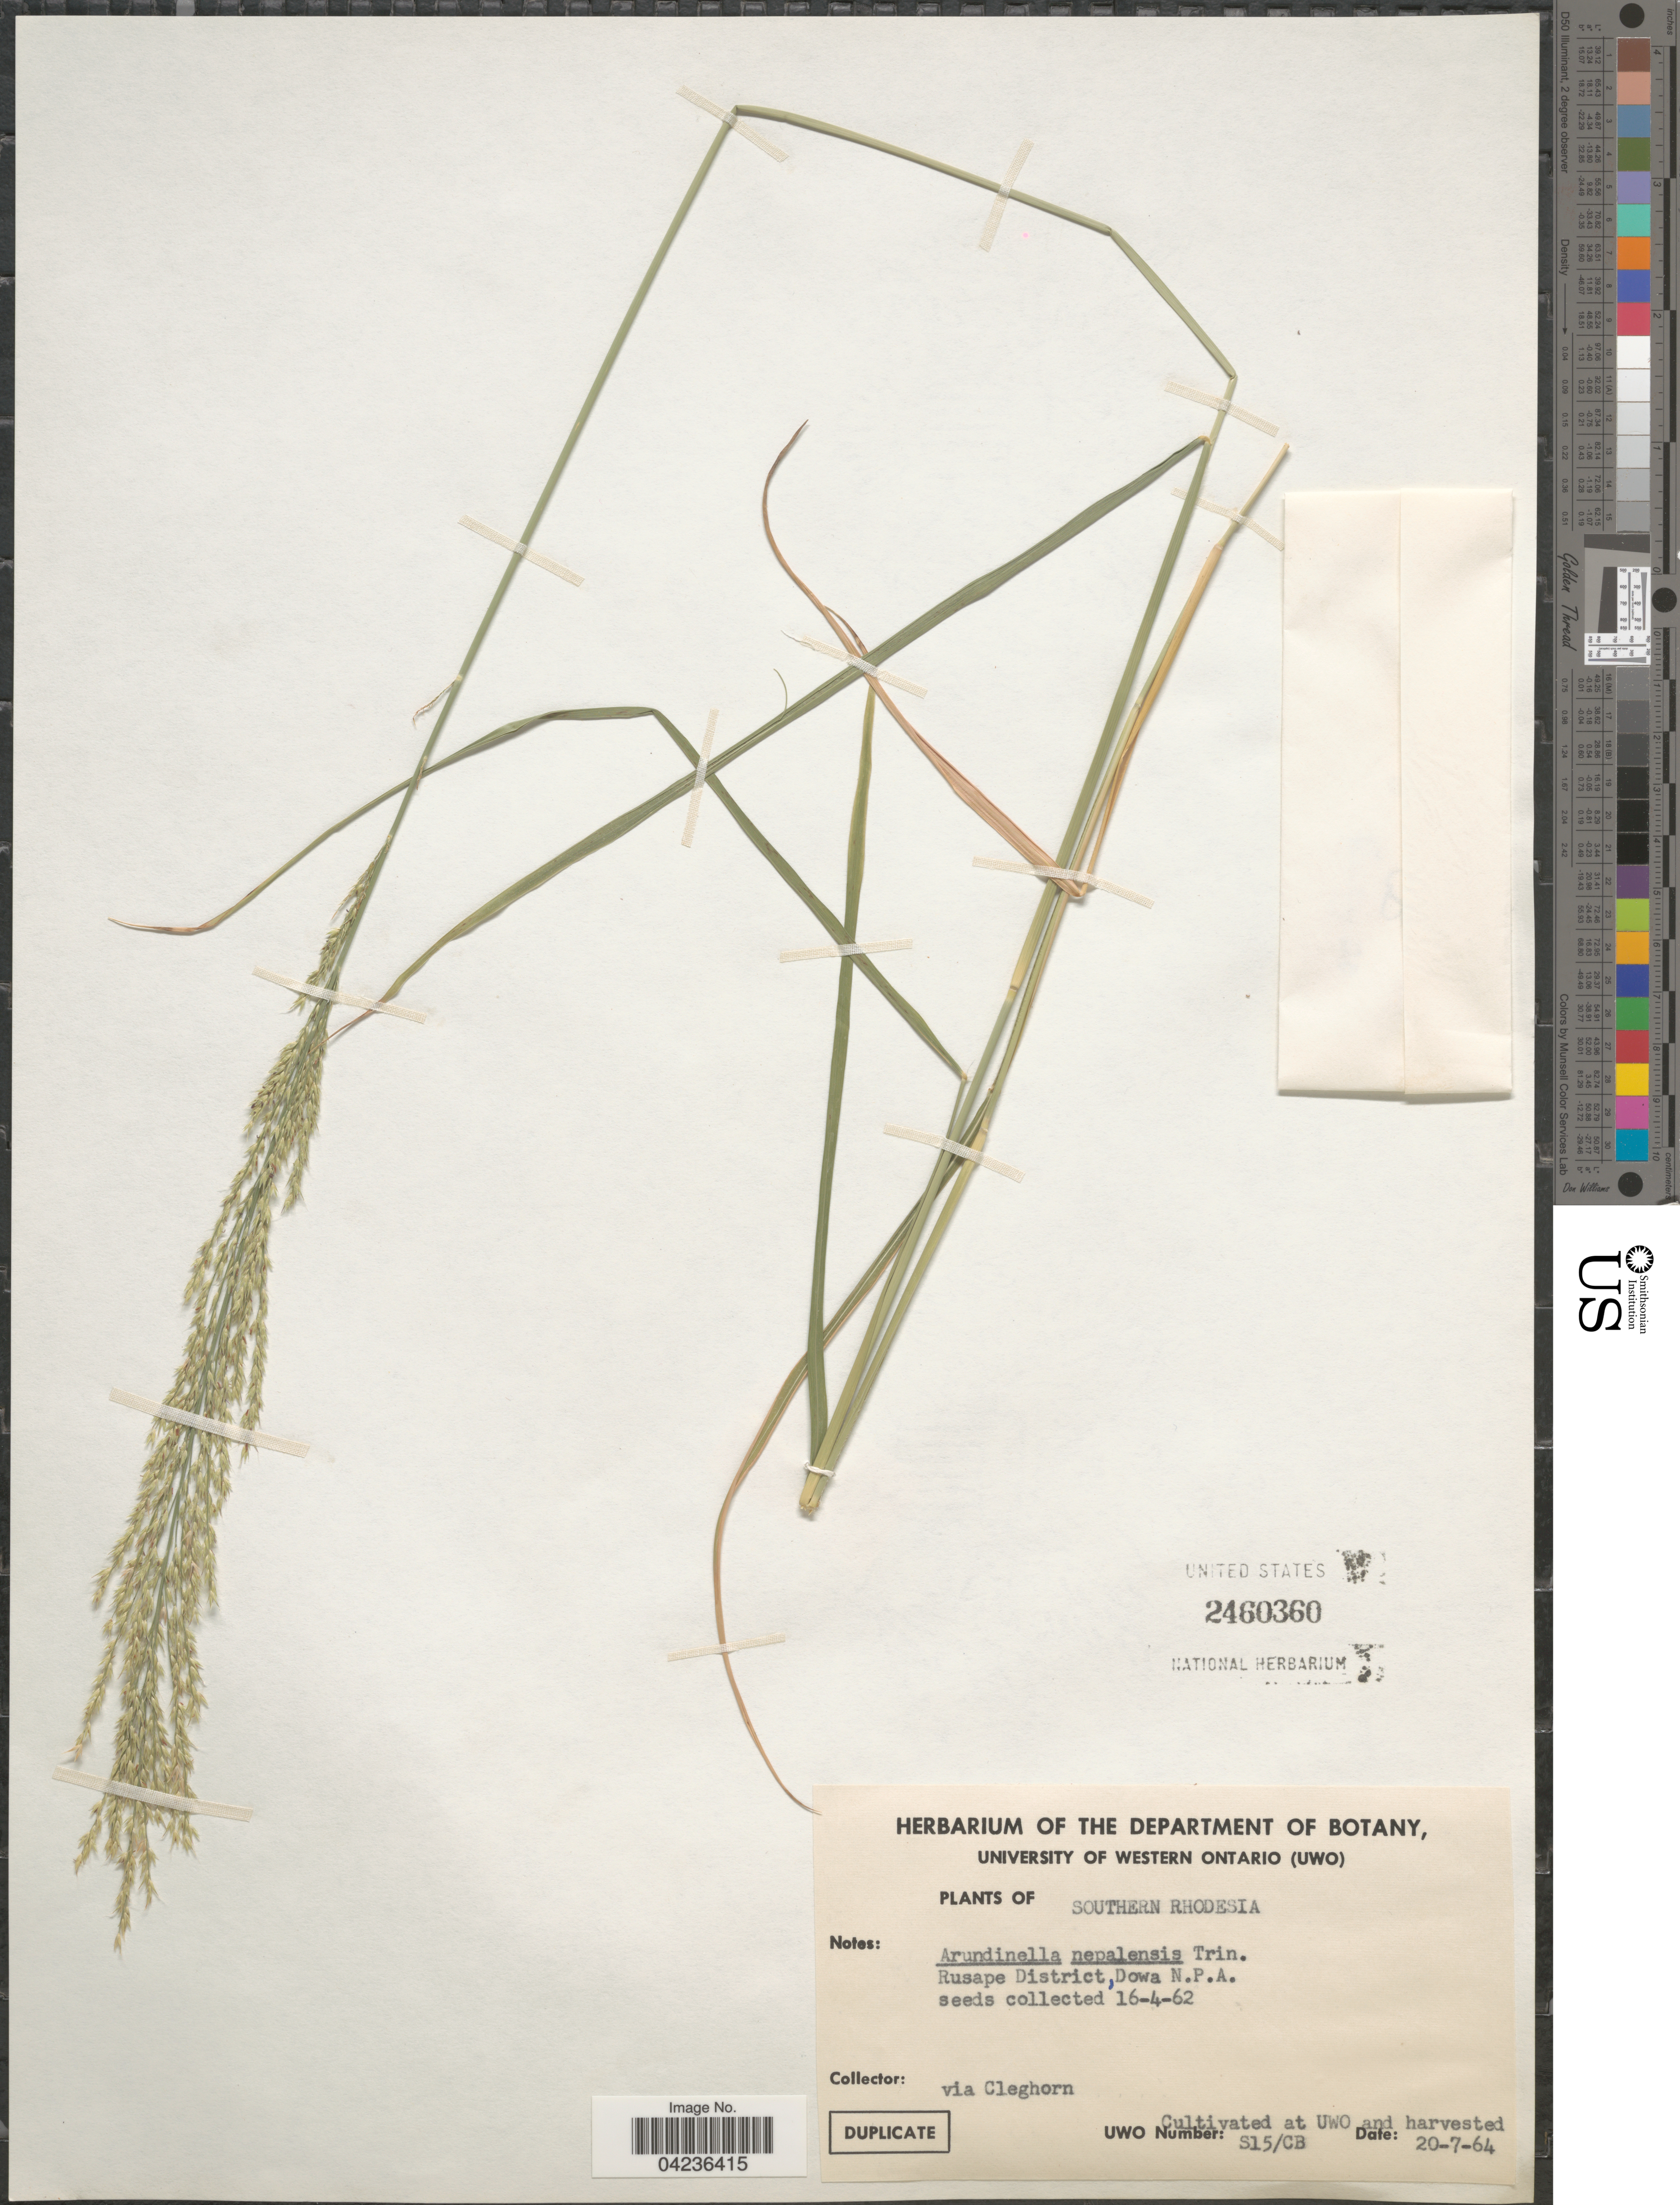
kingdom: Plantae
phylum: Tracheophyta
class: Liliopsida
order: Poales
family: Poaceae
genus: Arundinella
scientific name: Arundinella nepalensis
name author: Trin.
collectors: Cleghorn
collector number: S15/CB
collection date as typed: Transcribed d/m/y: 20/7/64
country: Canada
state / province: Ontario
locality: At UWO and harvested.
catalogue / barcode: US 2460360